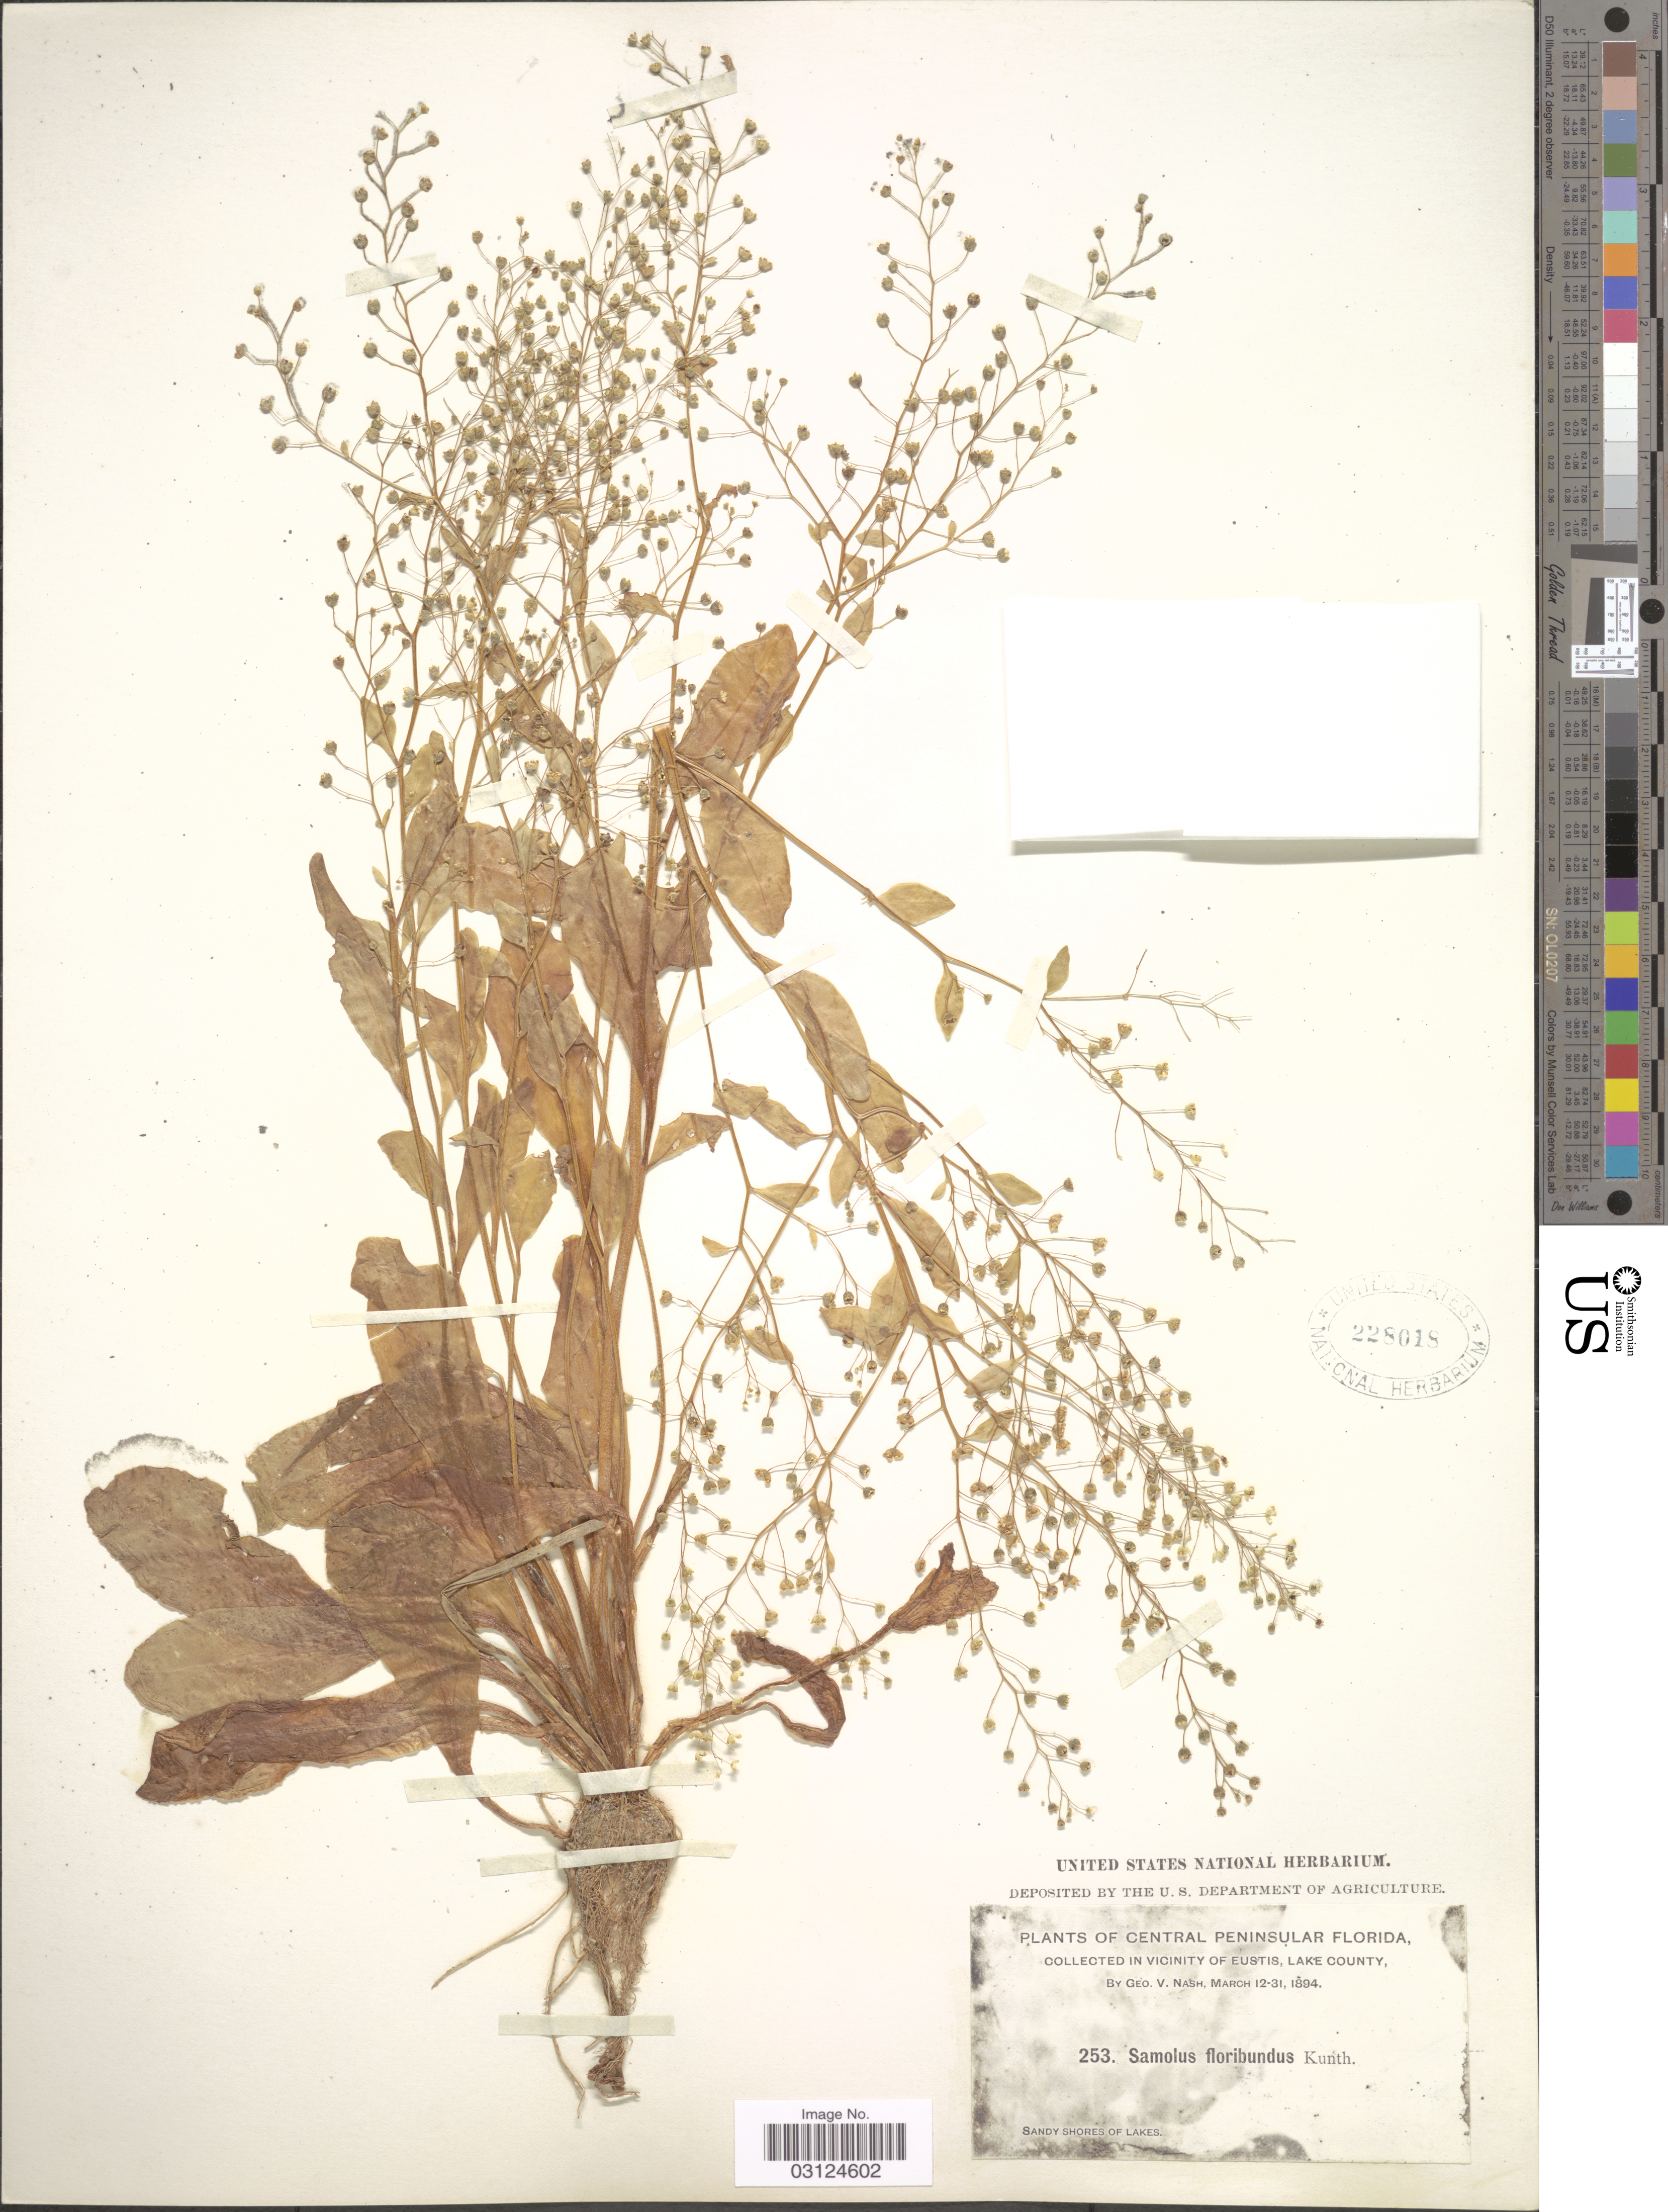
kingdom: Plantae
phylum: Tracheophyta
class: Magnoliopsida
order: Ericales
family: Primulaceae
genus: Samolus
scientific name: Samolus parviflorus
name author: Raf.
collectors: G. V. Nash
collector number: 253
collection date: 1894-03-12/1894-03-31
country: United States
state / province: Florida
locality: Central Peninsular Florida. In vicinity of Eustis, Lake County. Sandy shores of lakes.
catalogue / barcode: US 228018